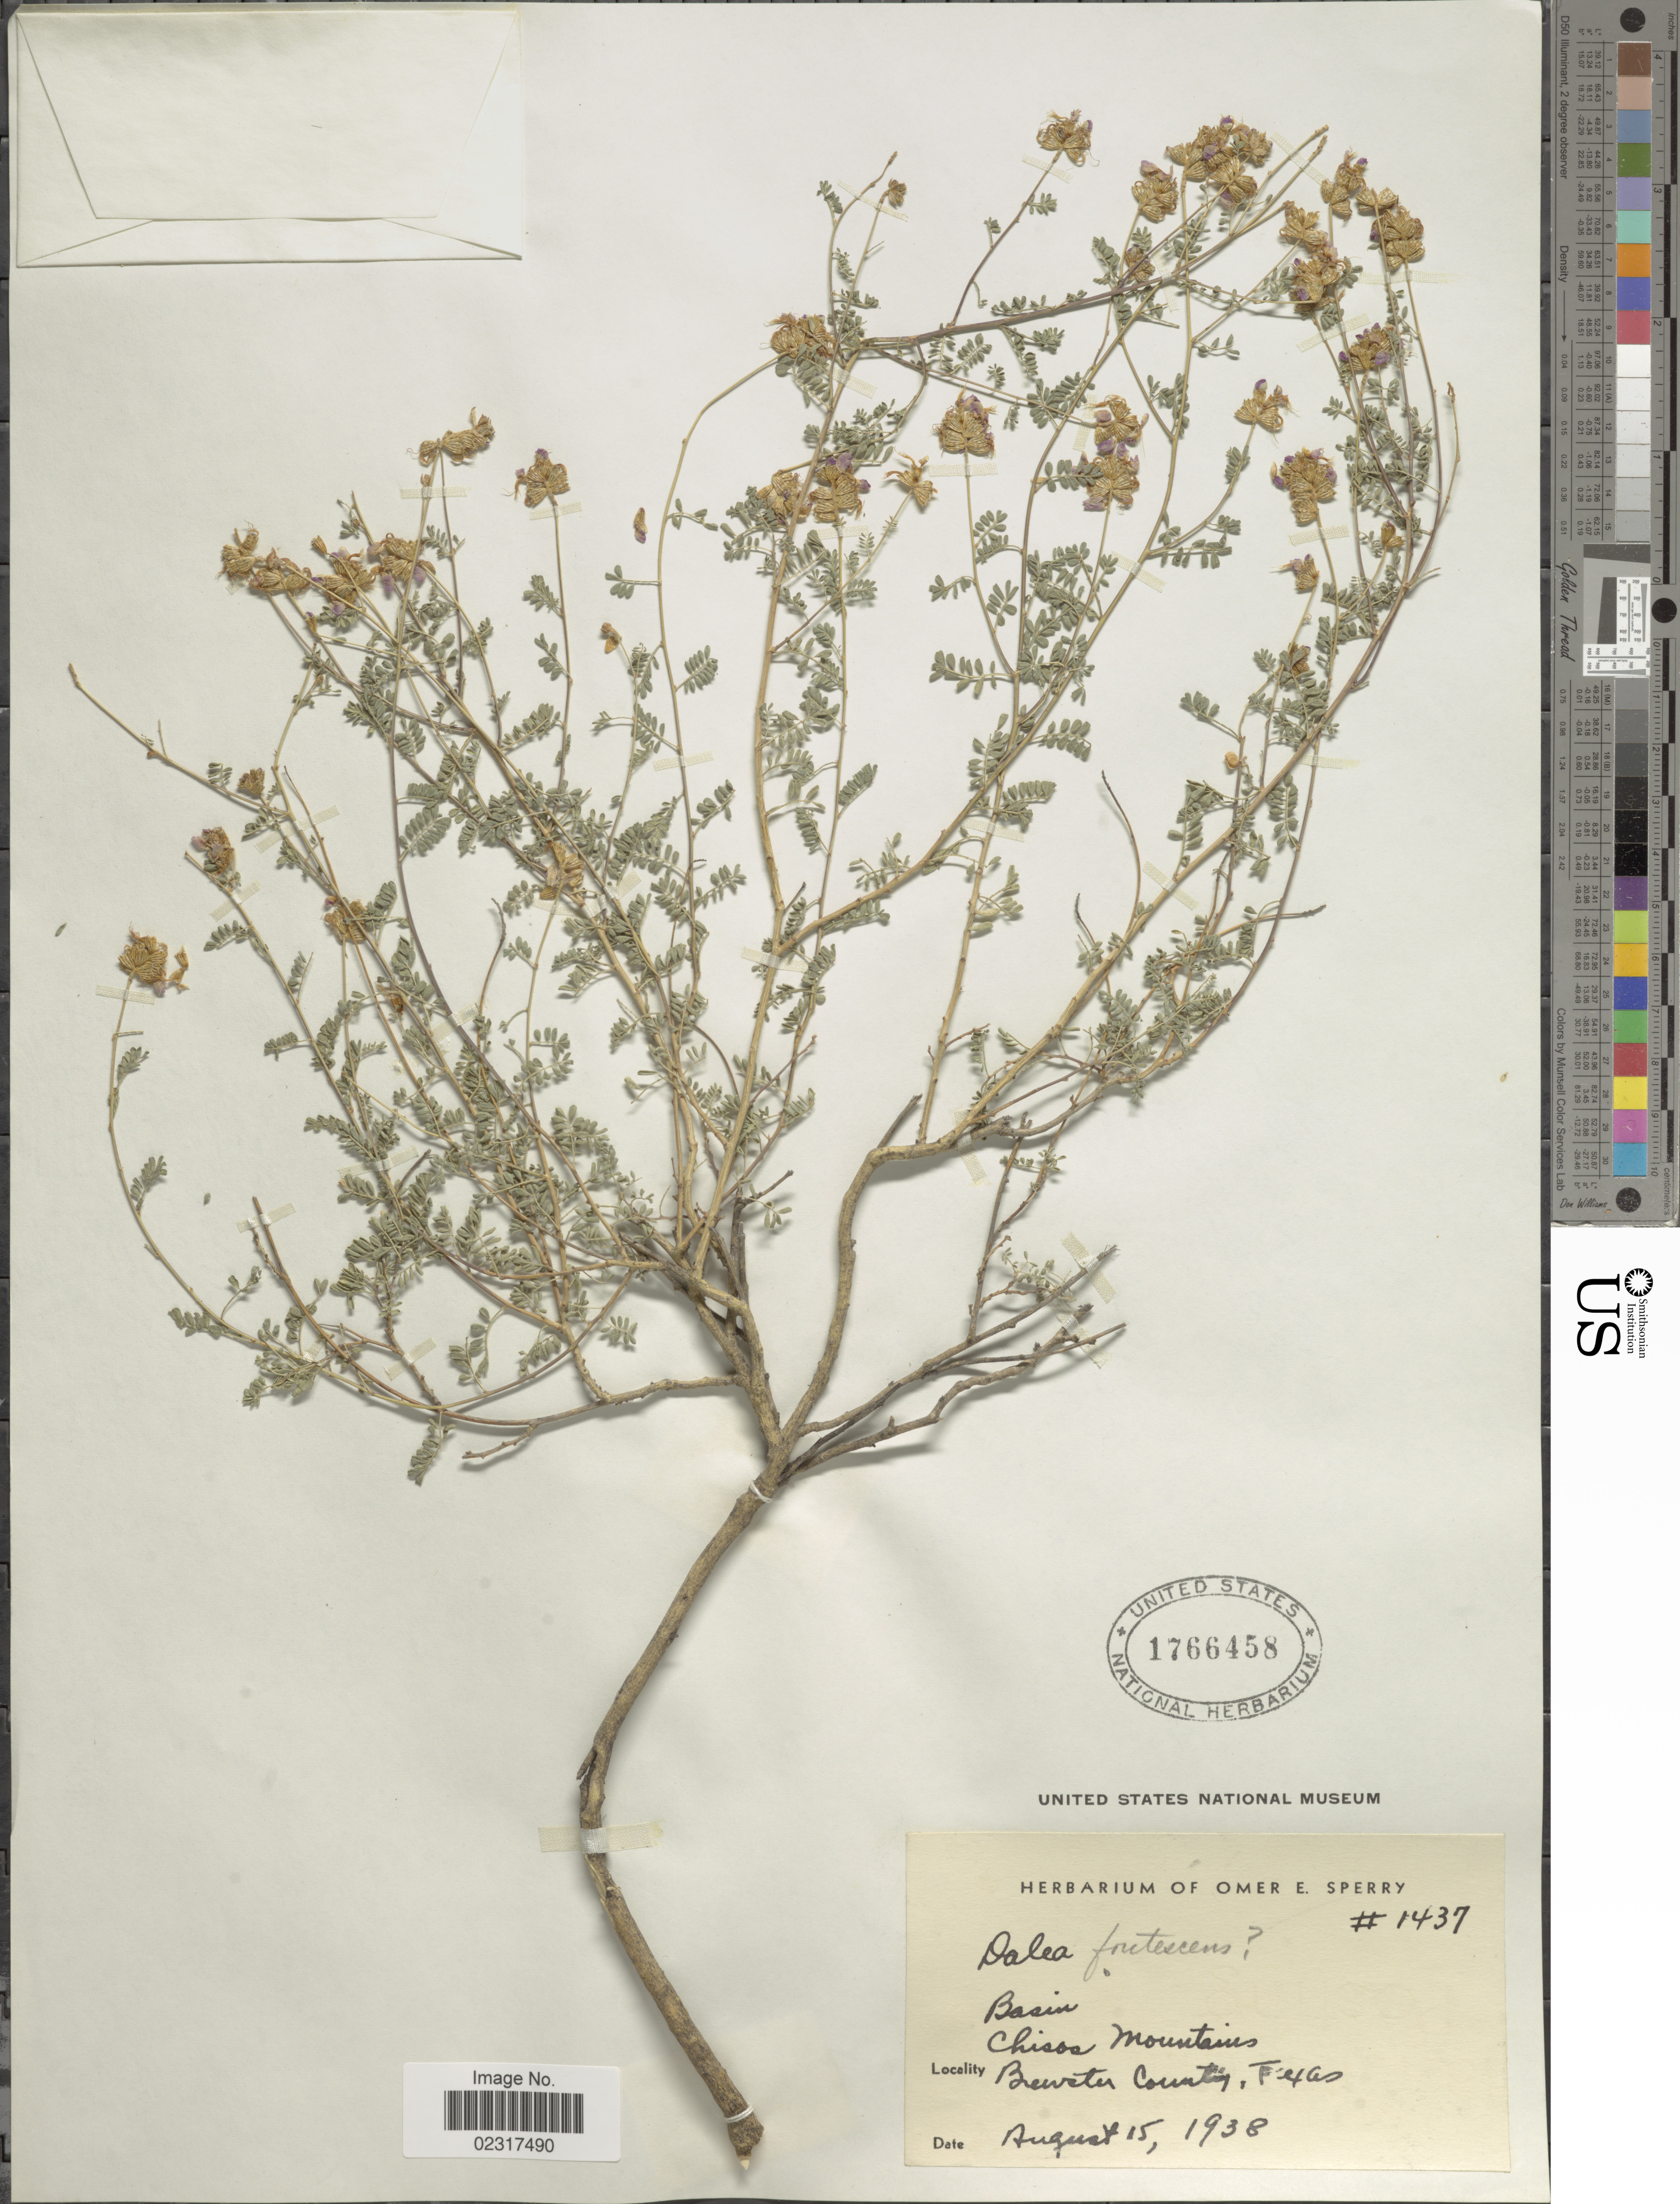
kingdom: Plantae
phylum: Tracheophyta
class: Magnoliopsida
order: Fabales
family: Fabaceae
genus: Dalea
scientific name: Dalea frutescens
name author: A. Gray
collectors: ex. herb. Omer E. Sperry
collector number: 1437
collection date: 1938-08-15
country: United States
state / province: Texas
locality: Basin, Chisos Mountains, Brewster County.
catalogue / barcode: US 1766458